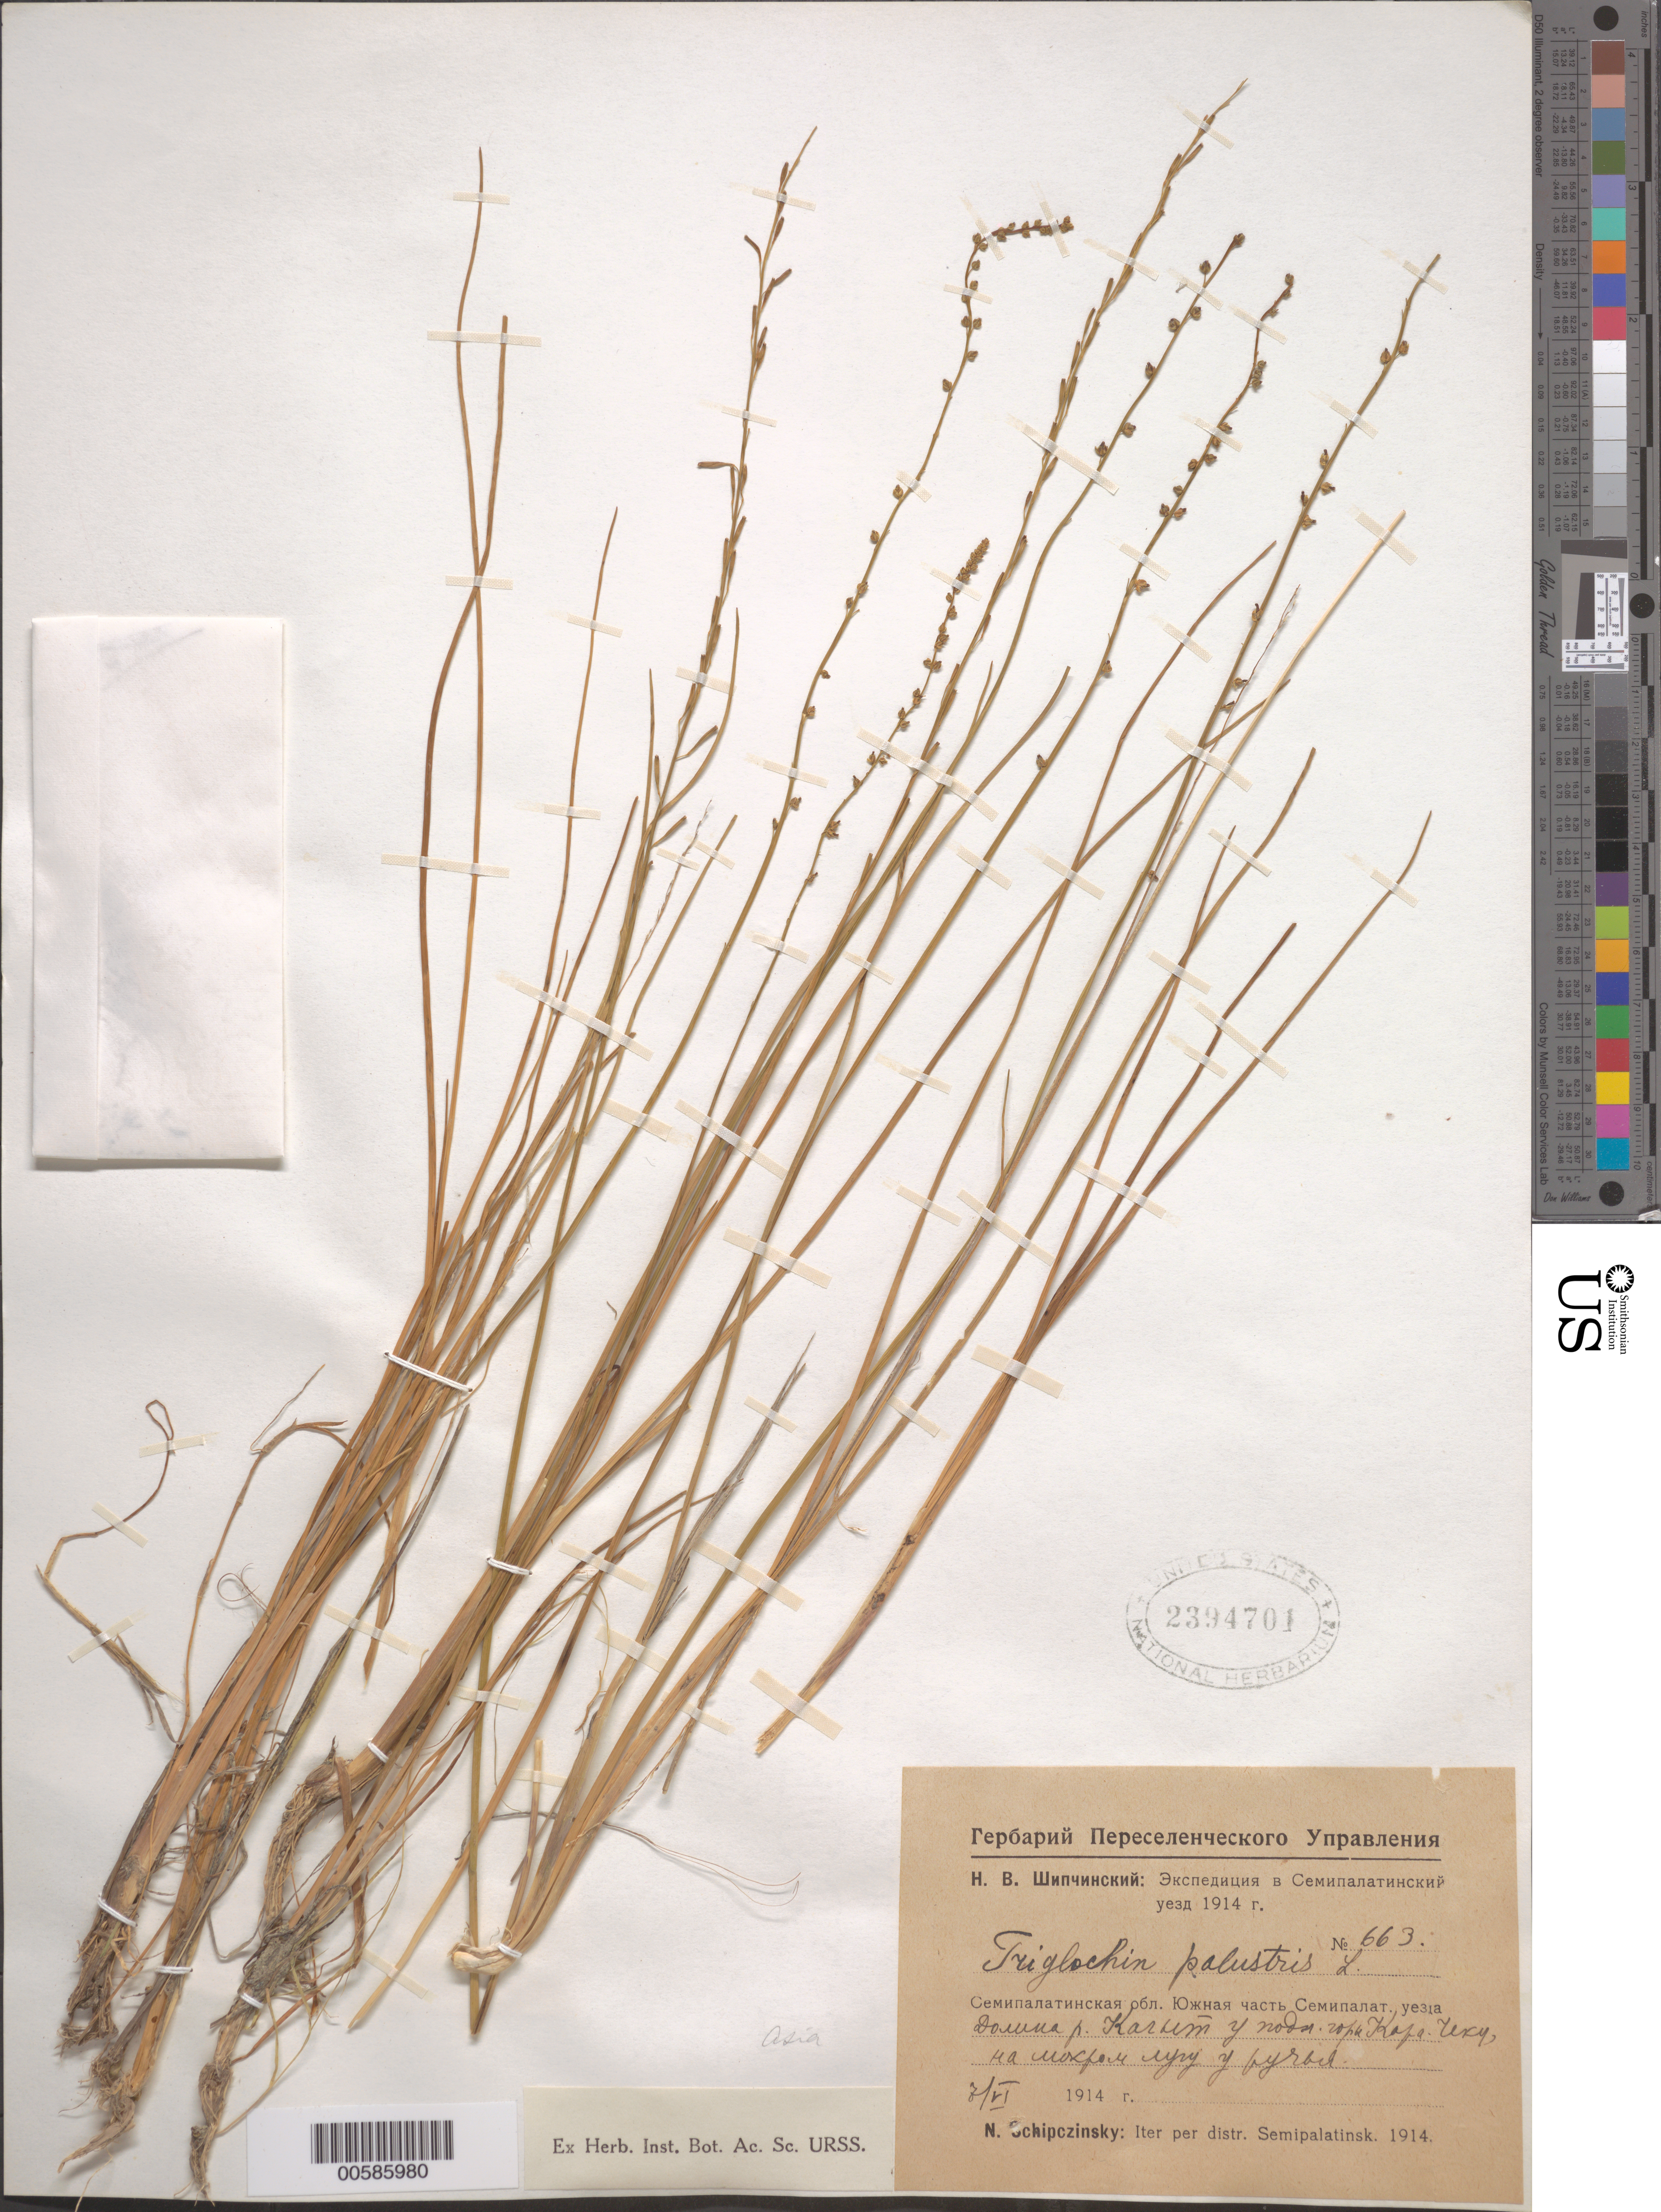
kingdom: Plantae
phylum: Tracheophyta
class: Liliopsida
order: Alismatales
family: Juncaginaceae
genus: Triglochin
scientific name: Triglochin palustris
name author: L.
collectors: N. Schipczinsky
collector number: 663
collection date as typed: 1914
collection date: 1914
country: Russian Federation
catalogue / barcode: US 2394701